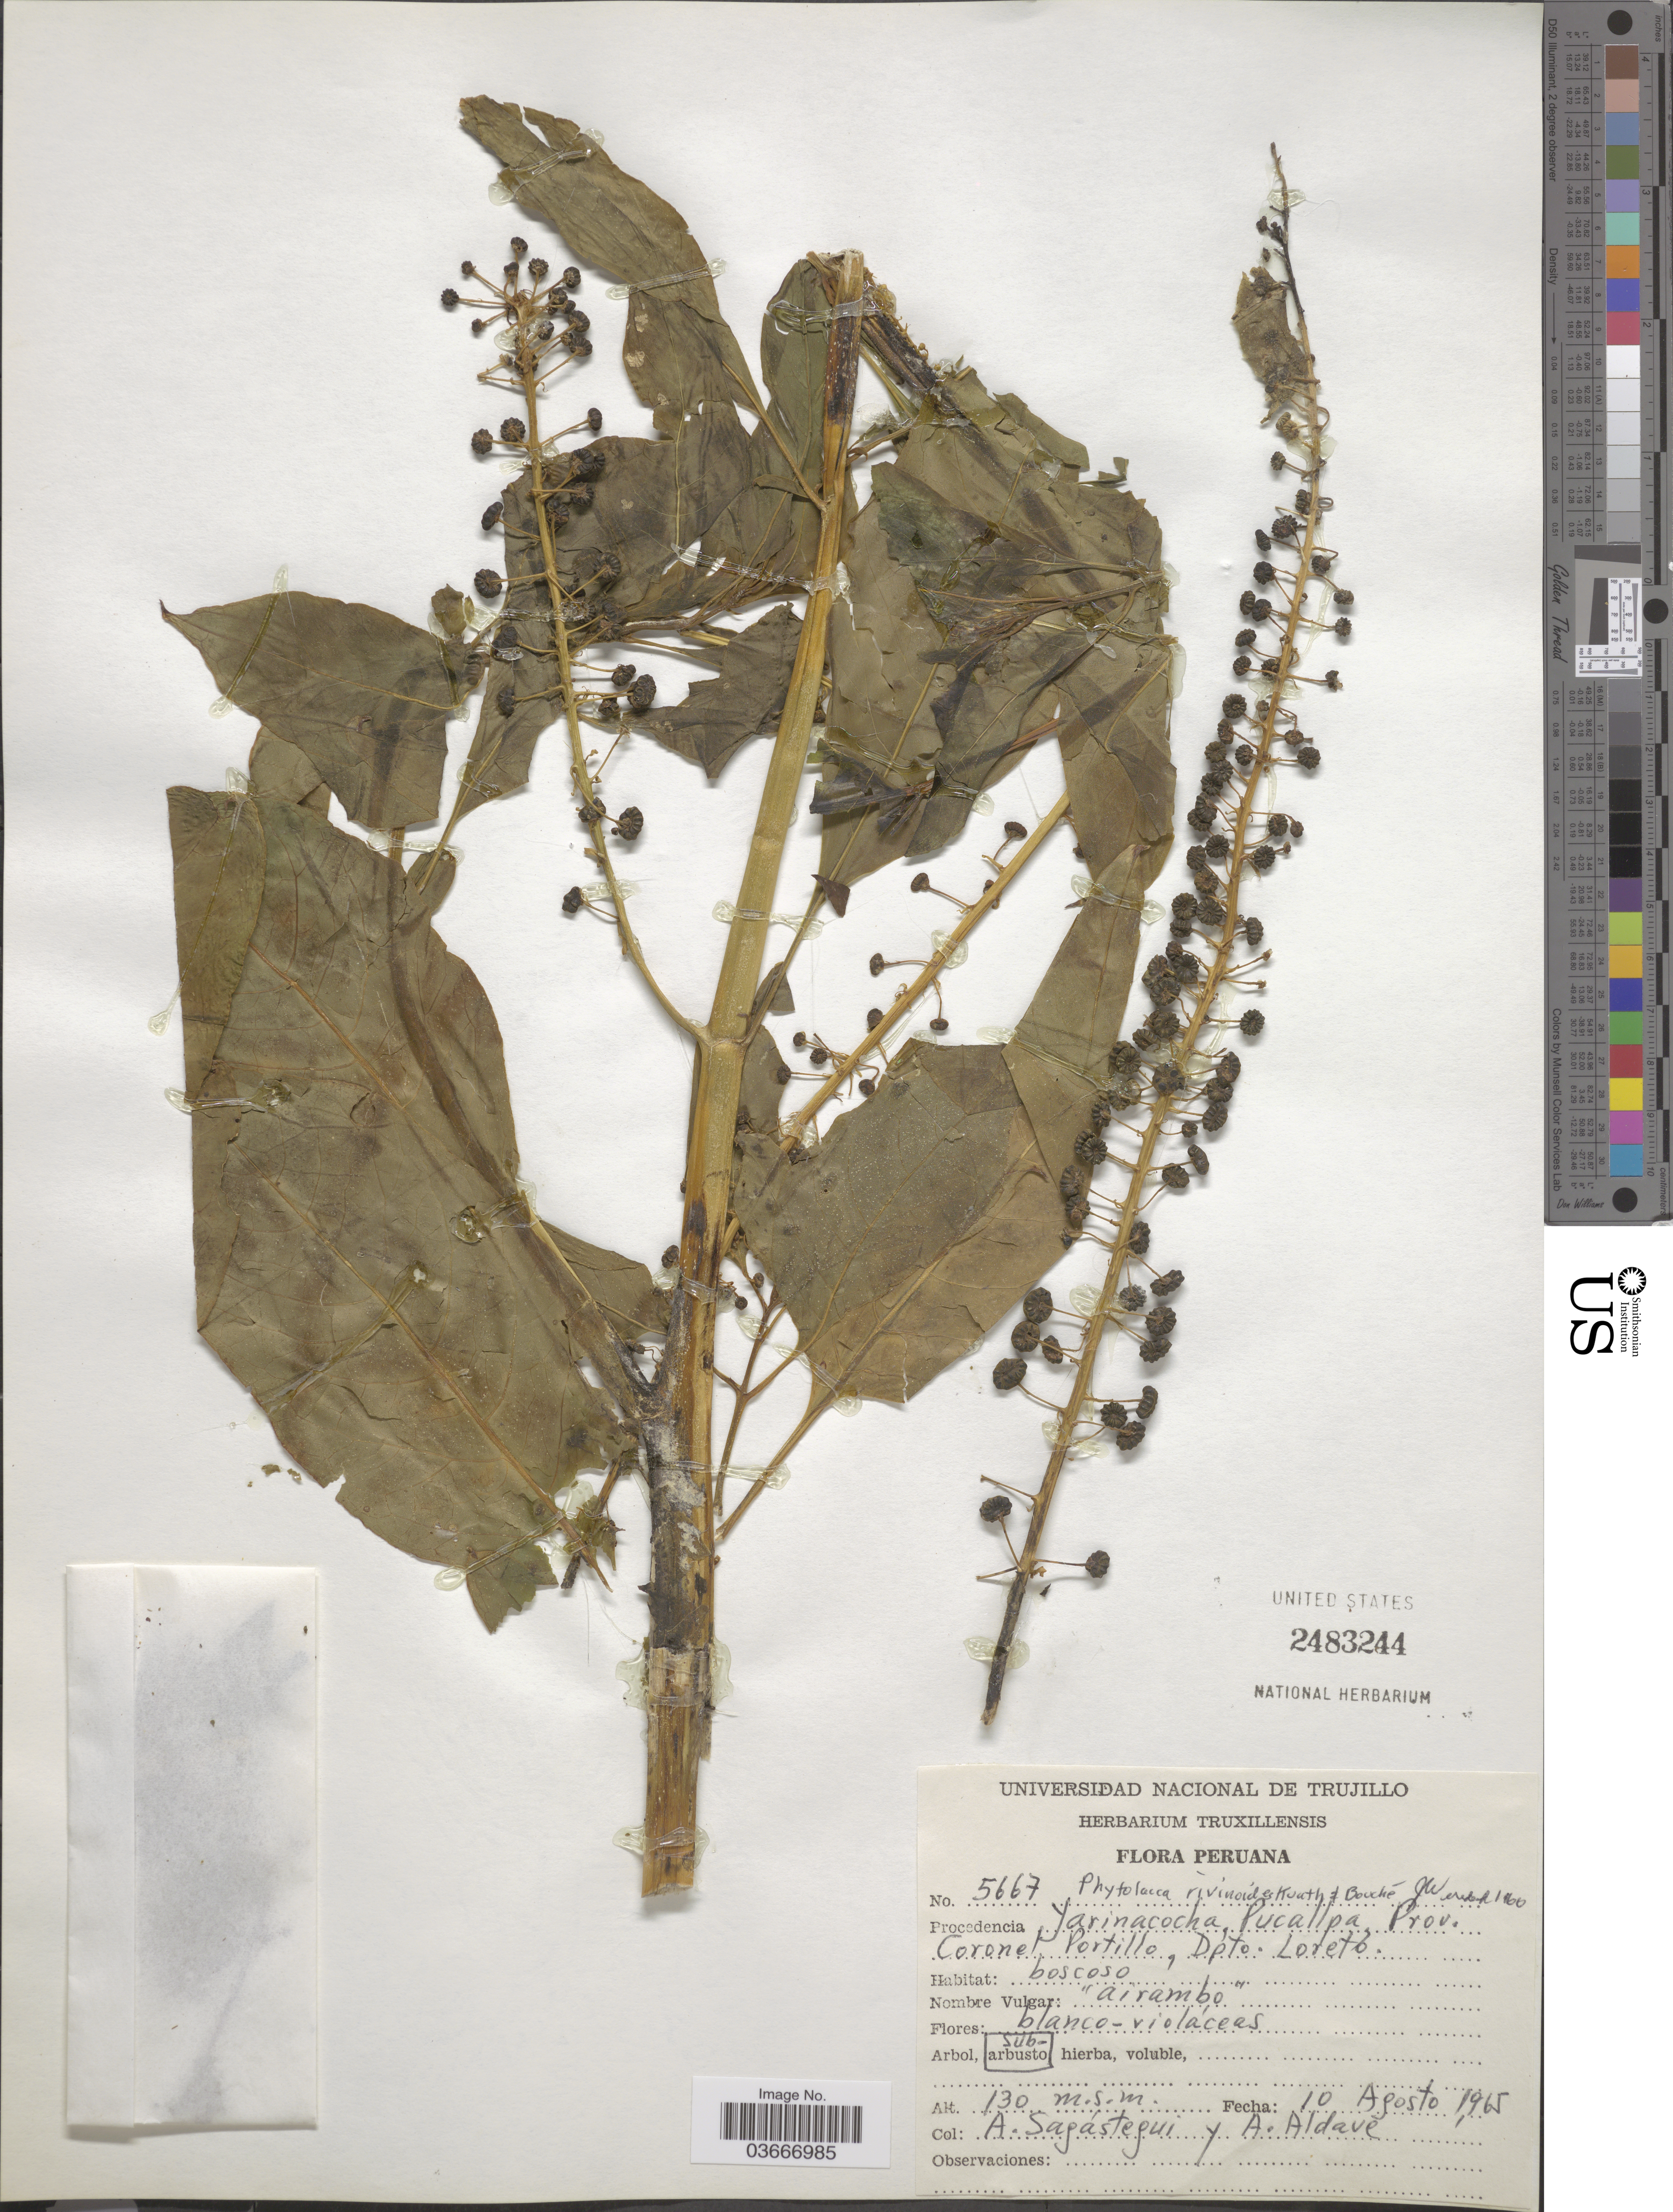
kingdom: Plantae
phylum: Tracheophyta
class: Magnoliopsida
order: Caryophyllales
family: Phytolaccaceae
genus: Phytolacca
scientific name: Phytolacca rivinoides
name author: Kunth & C.D. Bouché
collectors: A. Sagastegui & A. Aldave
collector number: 5667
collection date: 1965-08-10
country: Peru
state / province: Loreto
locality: Procedencia Yarinacocha, Pucallpa, Prov. Coronel Portillo, Dpto. Loreto.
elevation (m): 130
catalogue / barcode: US 2483244